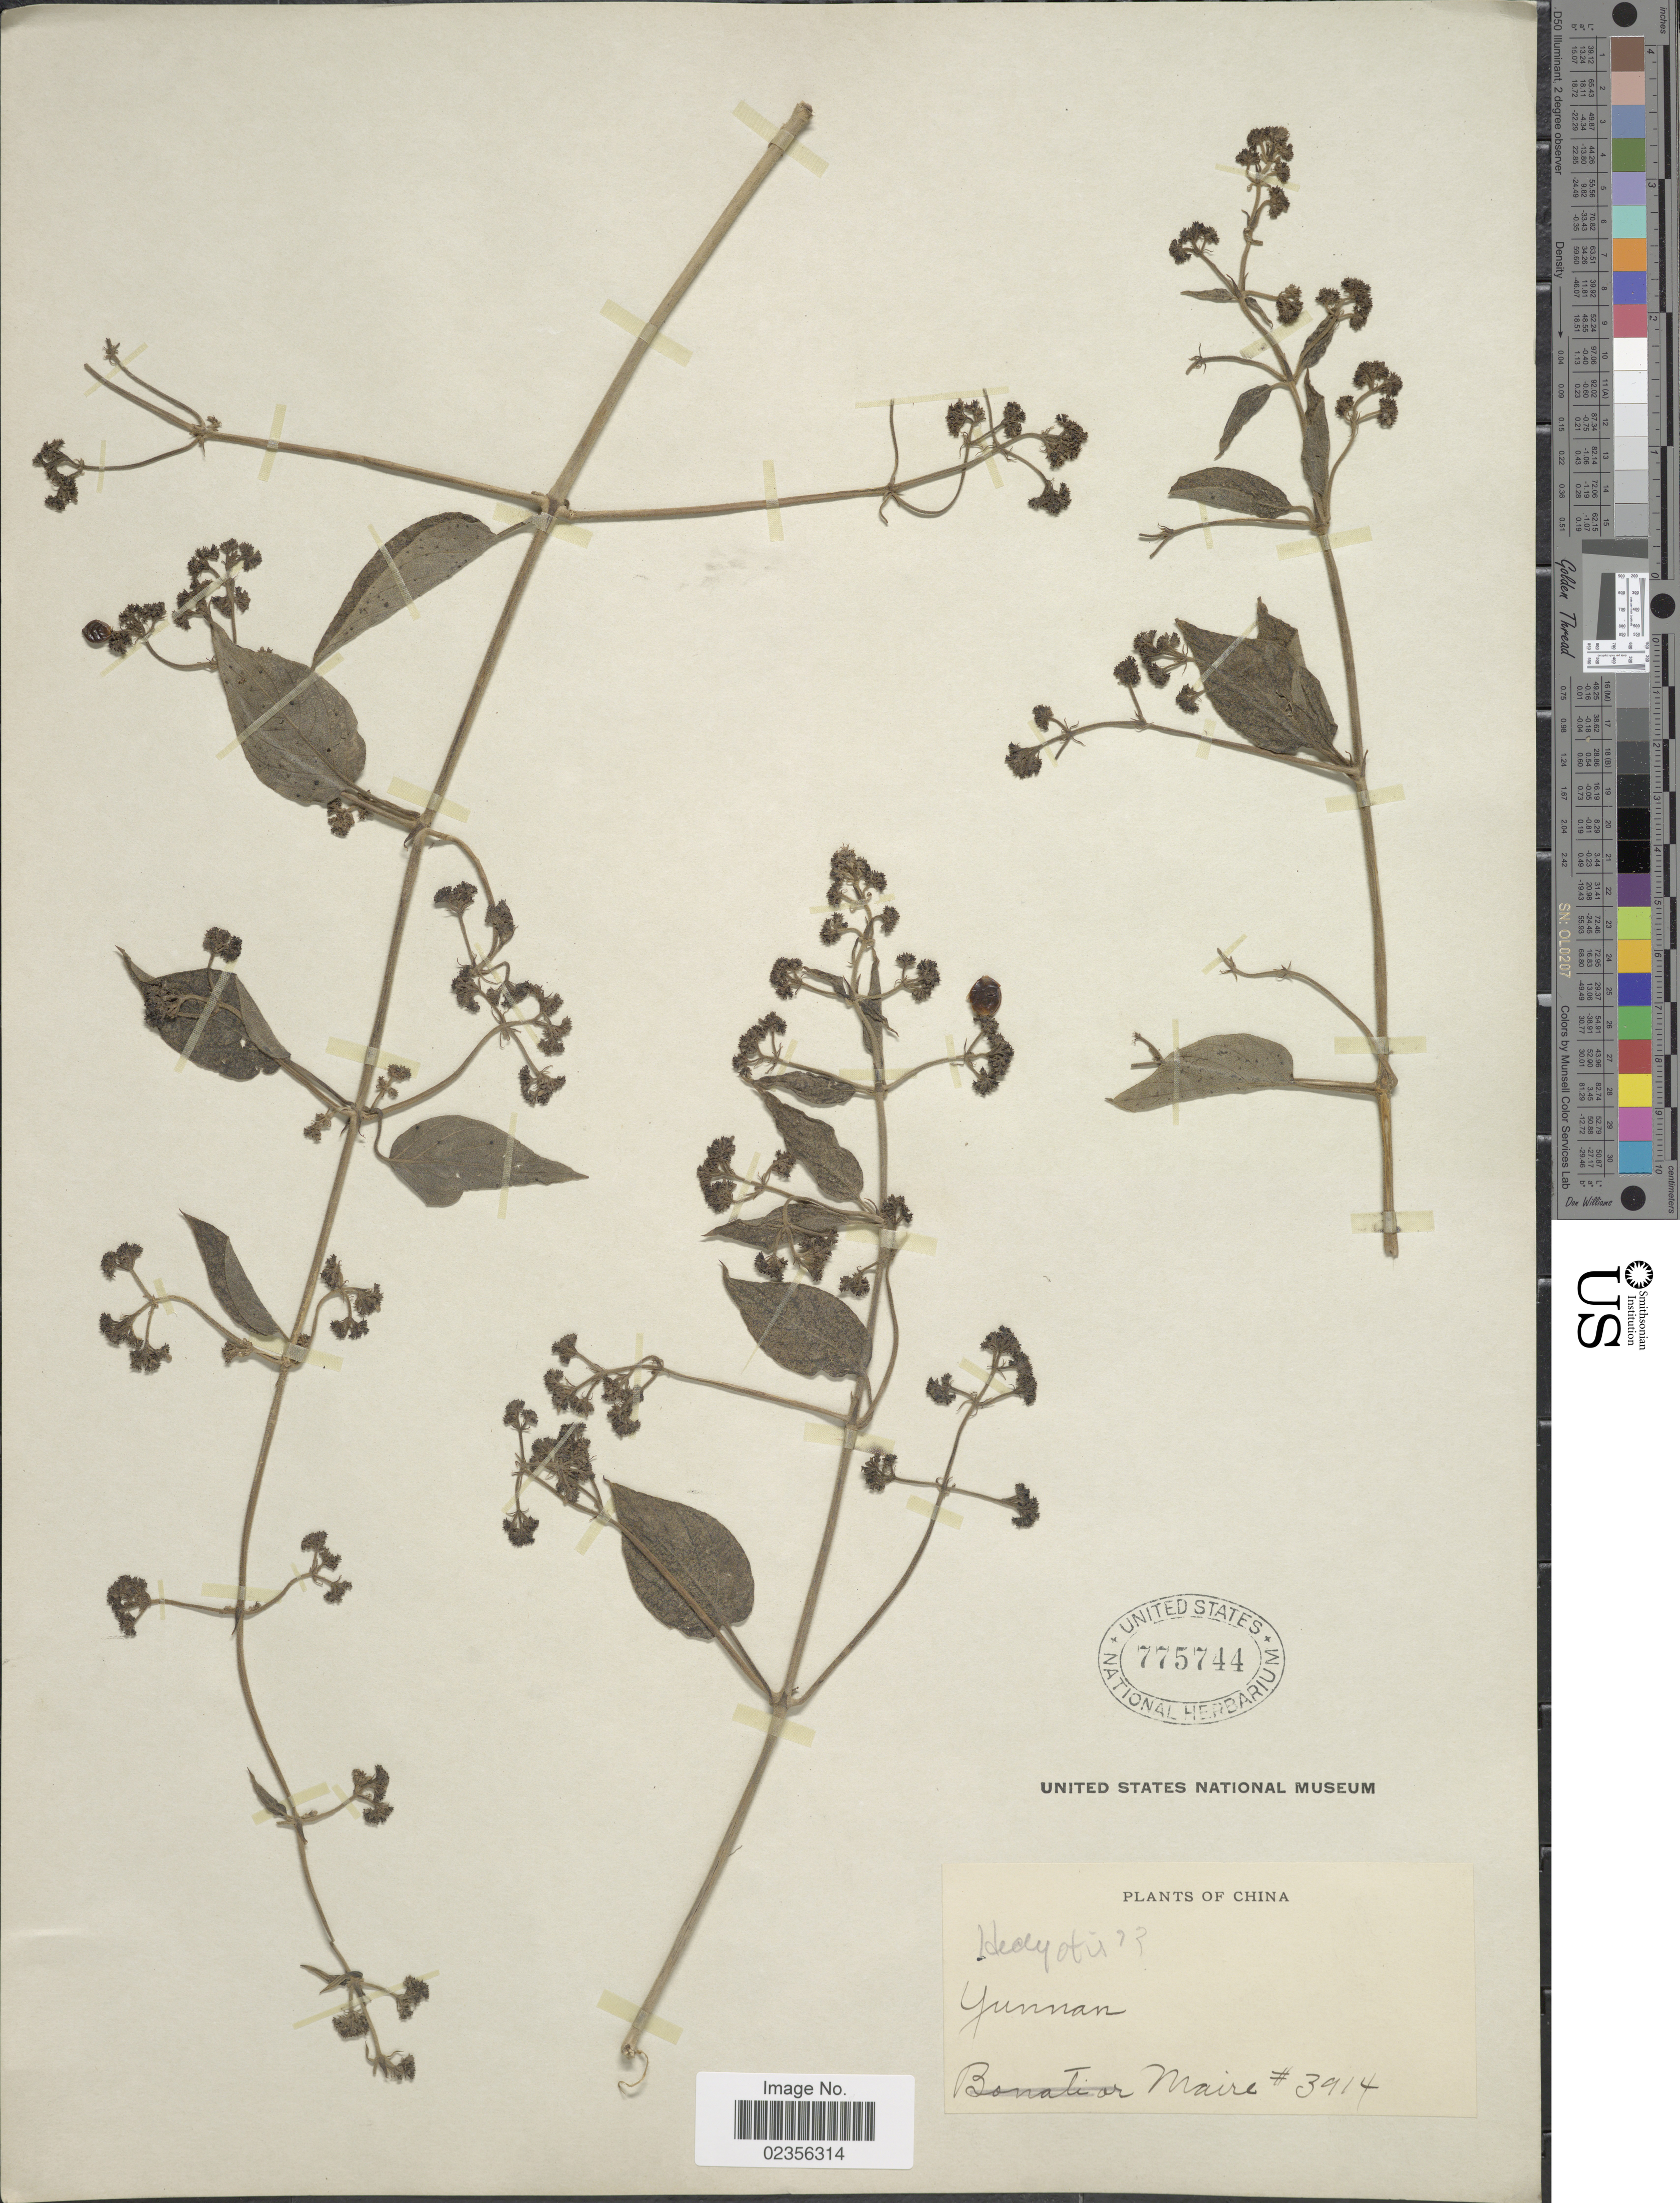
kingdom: Plantae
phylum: Tracheophyta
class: Magnoliopsida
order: Gentianales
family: Rubiaceae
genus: Hedyotis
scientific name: Hedyotis sp.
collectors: Maire, --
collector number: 3914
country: China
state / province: Yunnan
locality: Yunnan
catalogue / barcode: US 775744